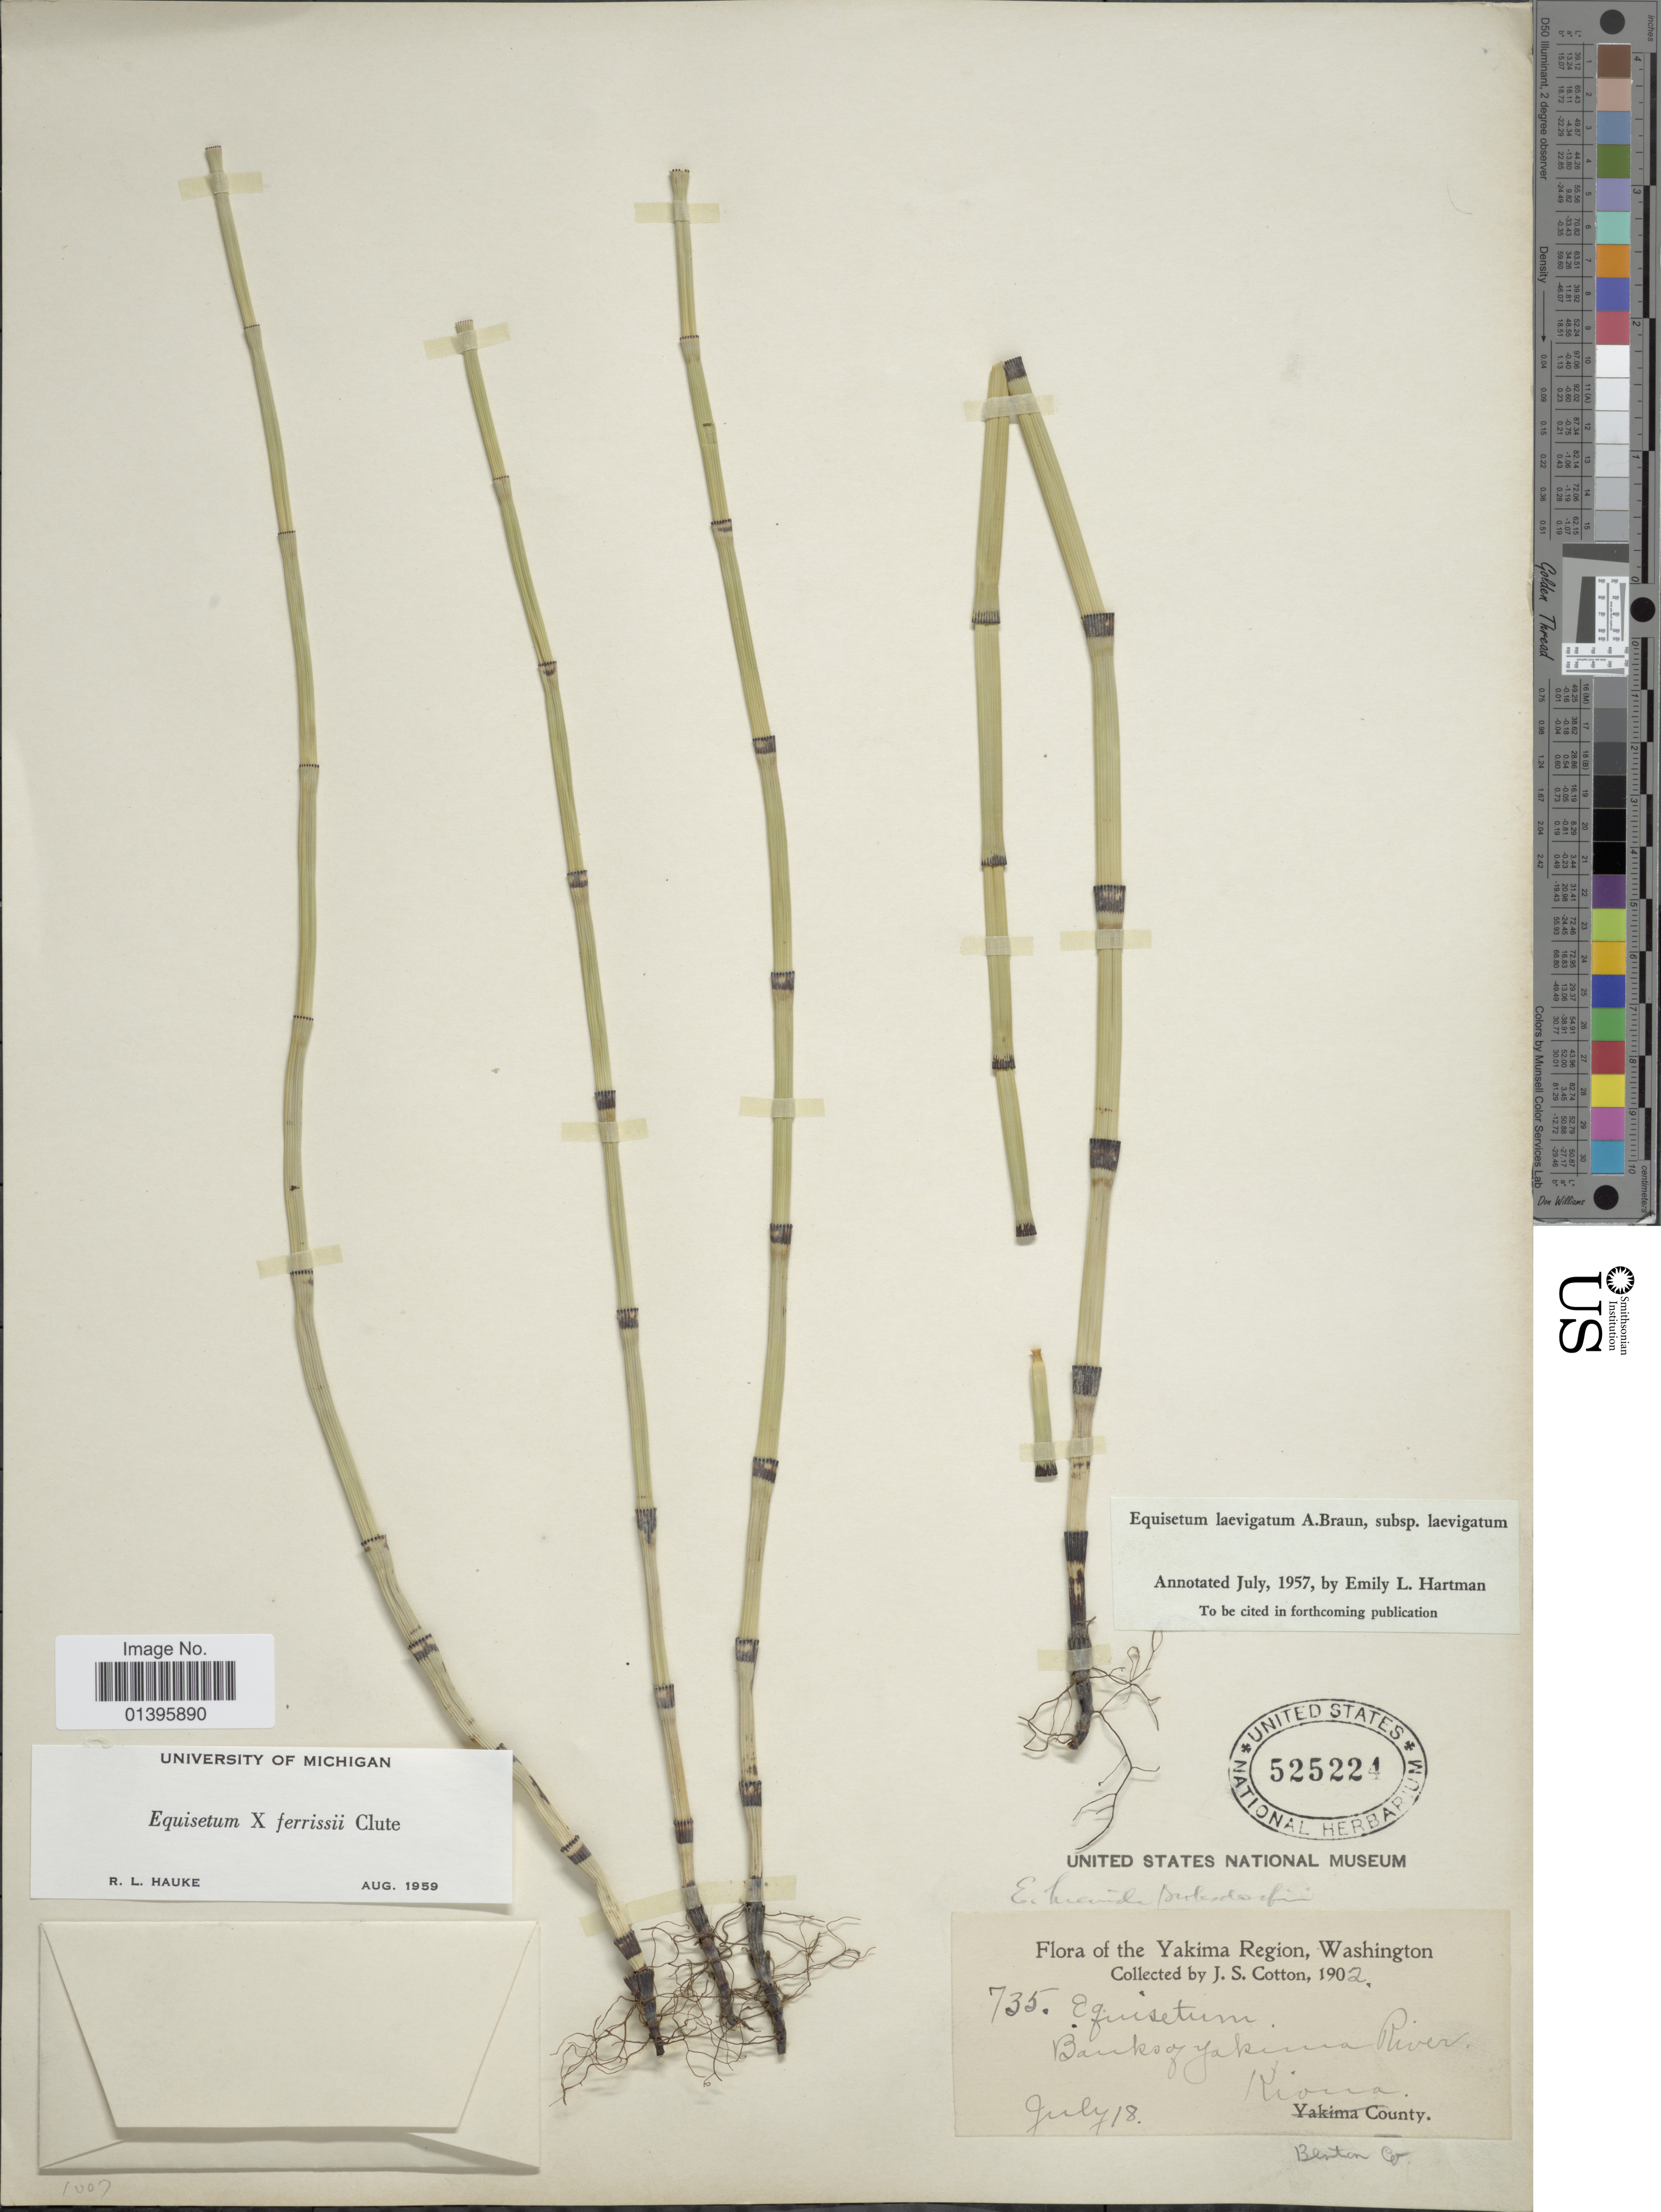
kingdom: Plantae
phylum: Tracheophyta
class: Polypodiopsida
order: Equisetales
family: Equisetaceae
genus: Equisetum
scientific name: Equisetum x ferrissii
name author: Clute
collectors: J. S. Cotton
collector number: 735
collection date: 1902-07-18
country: United States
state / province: Washington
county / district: Benton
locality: Yakima Region. Banks of Yakima River. Kiona.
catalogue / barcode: US 525224